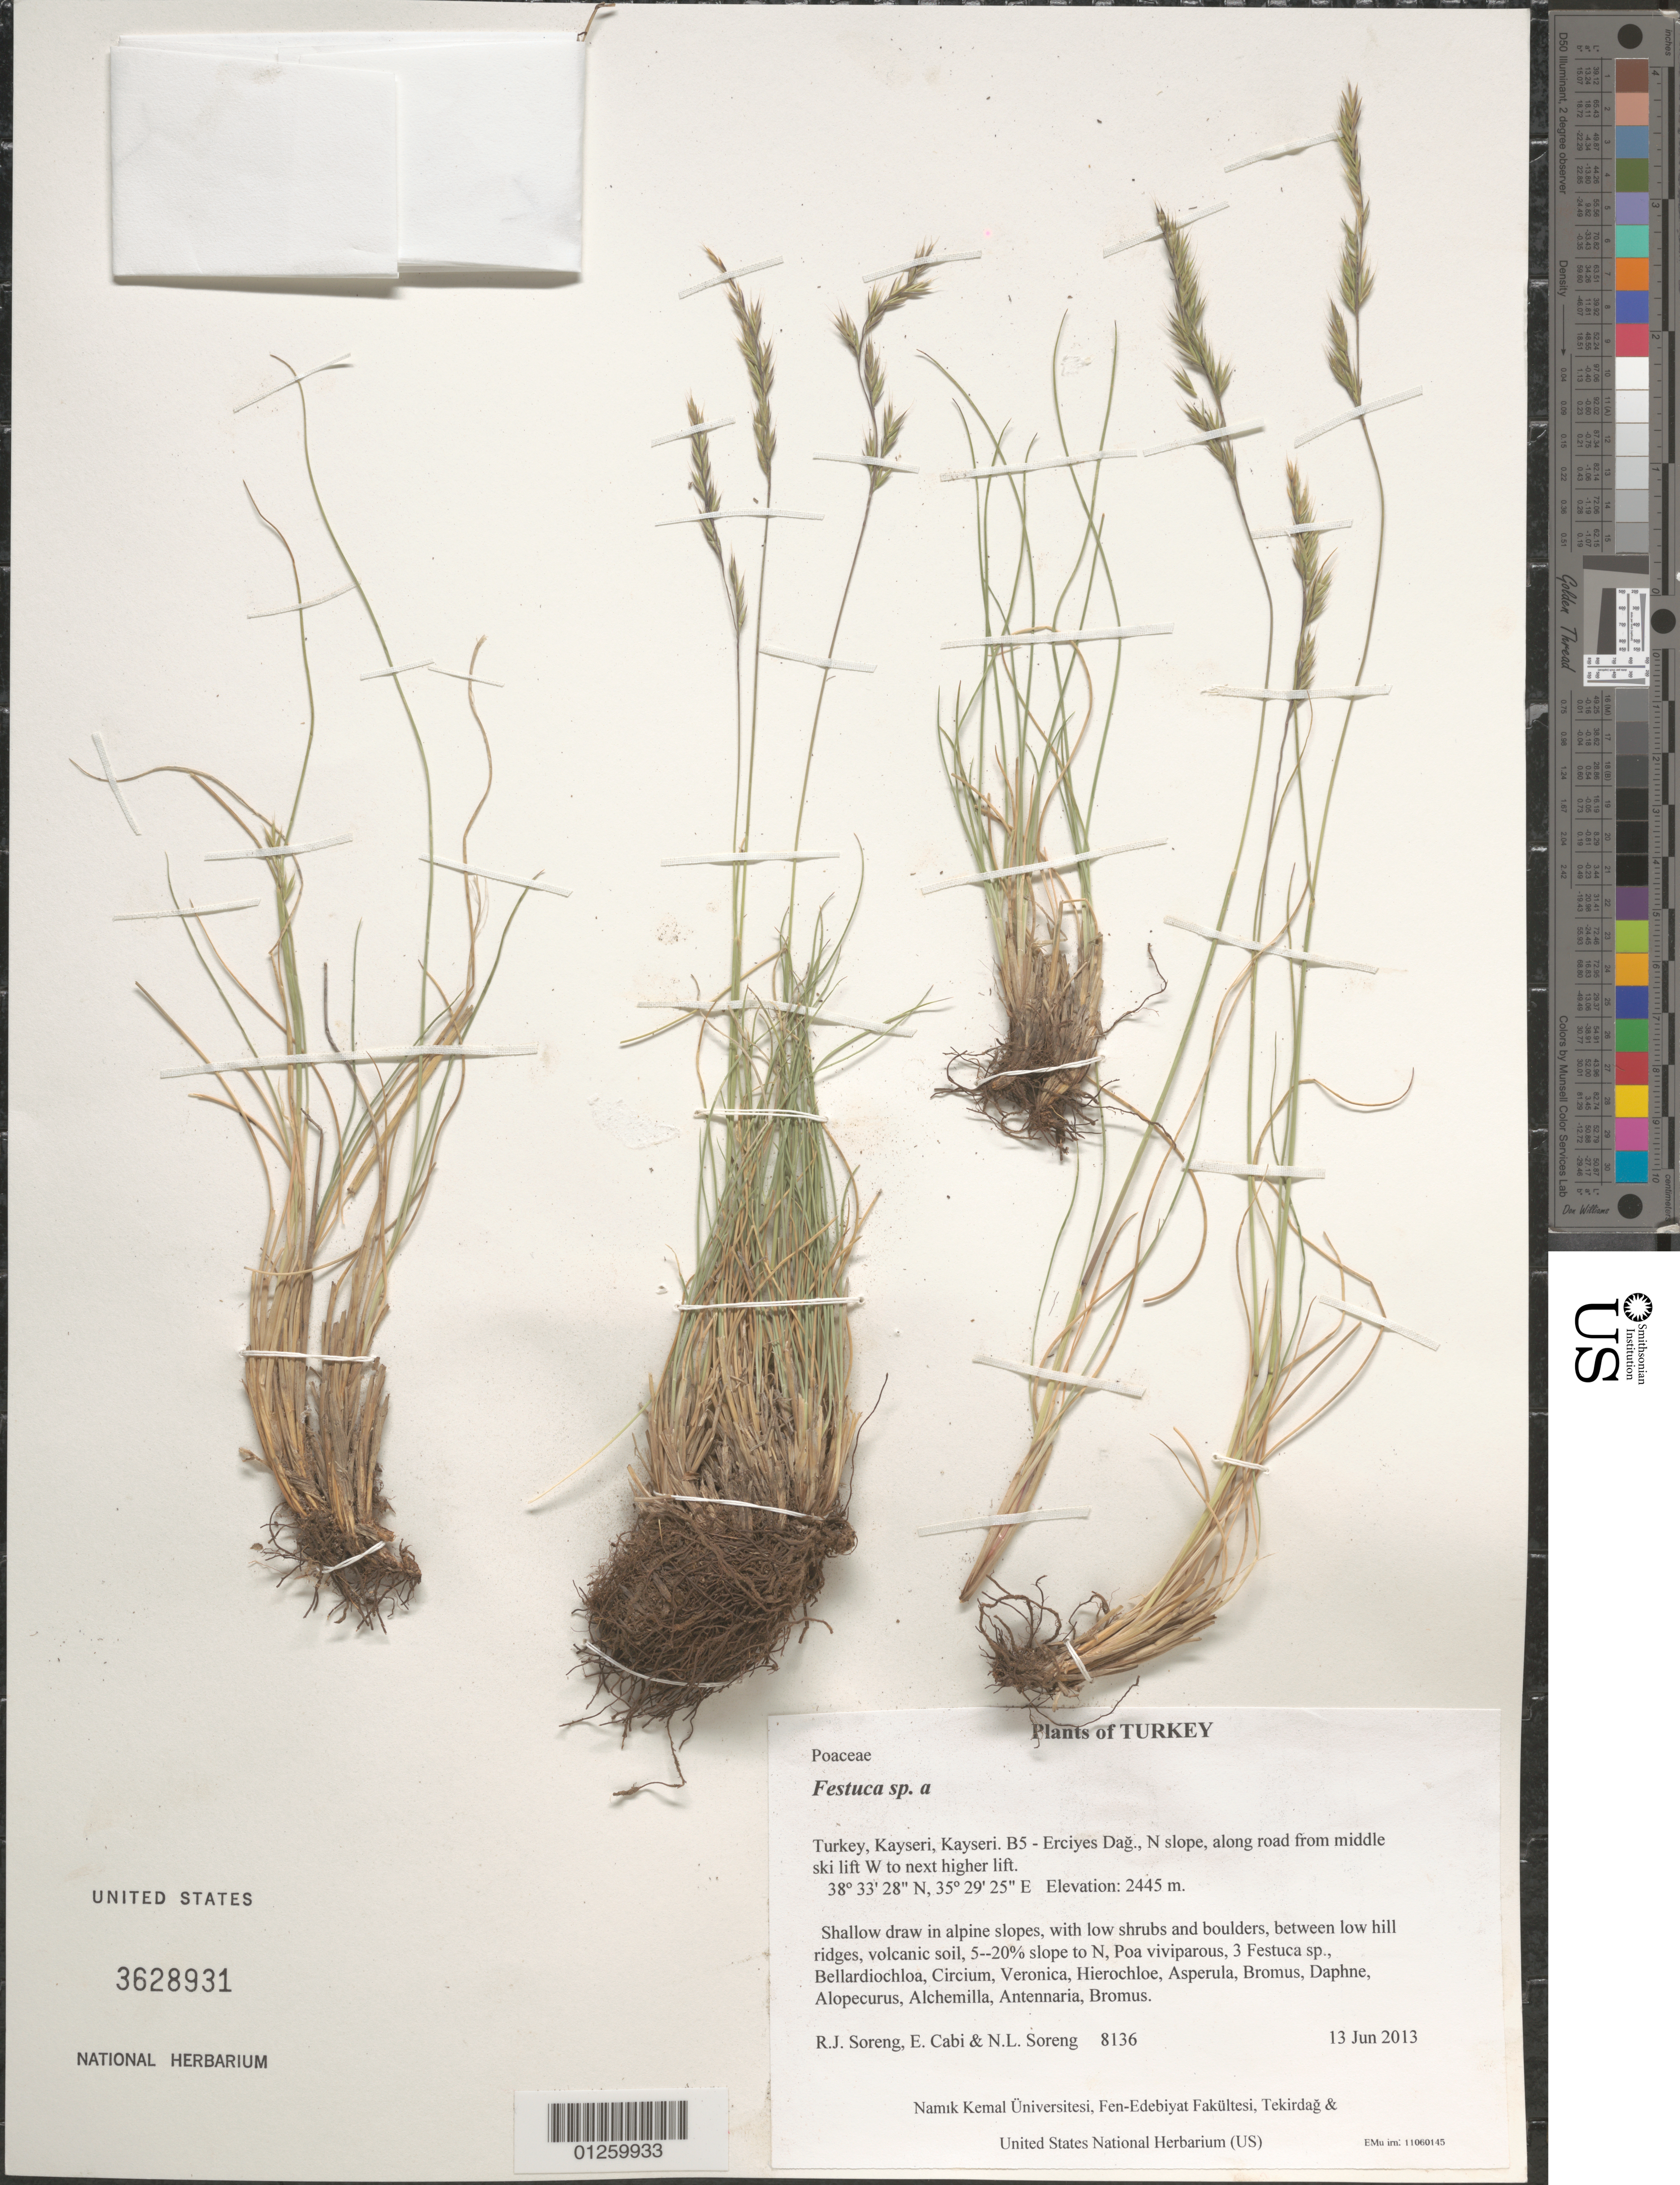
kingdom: Plantae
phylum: Tracheophyta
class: Liliopsida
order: Poales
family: Poaceae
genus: Festuca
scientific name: Festuca sp. a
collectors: R. J. Soreng, E. Cabi & N. L. Soreng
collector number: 8136-a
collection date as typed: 2013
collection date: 2013-06-13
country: Turkey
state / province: Kayseri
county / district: Kayseri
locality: B5 - Erciyes Dag., N slope, along road from middle ski lift W to next higher lift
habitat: Shallow draw in alpine slopes, with low shrubs and boulders, between low hill ridges, volcanic soil, 5--20% slope to N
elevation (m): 2445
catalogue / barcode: US 3628931